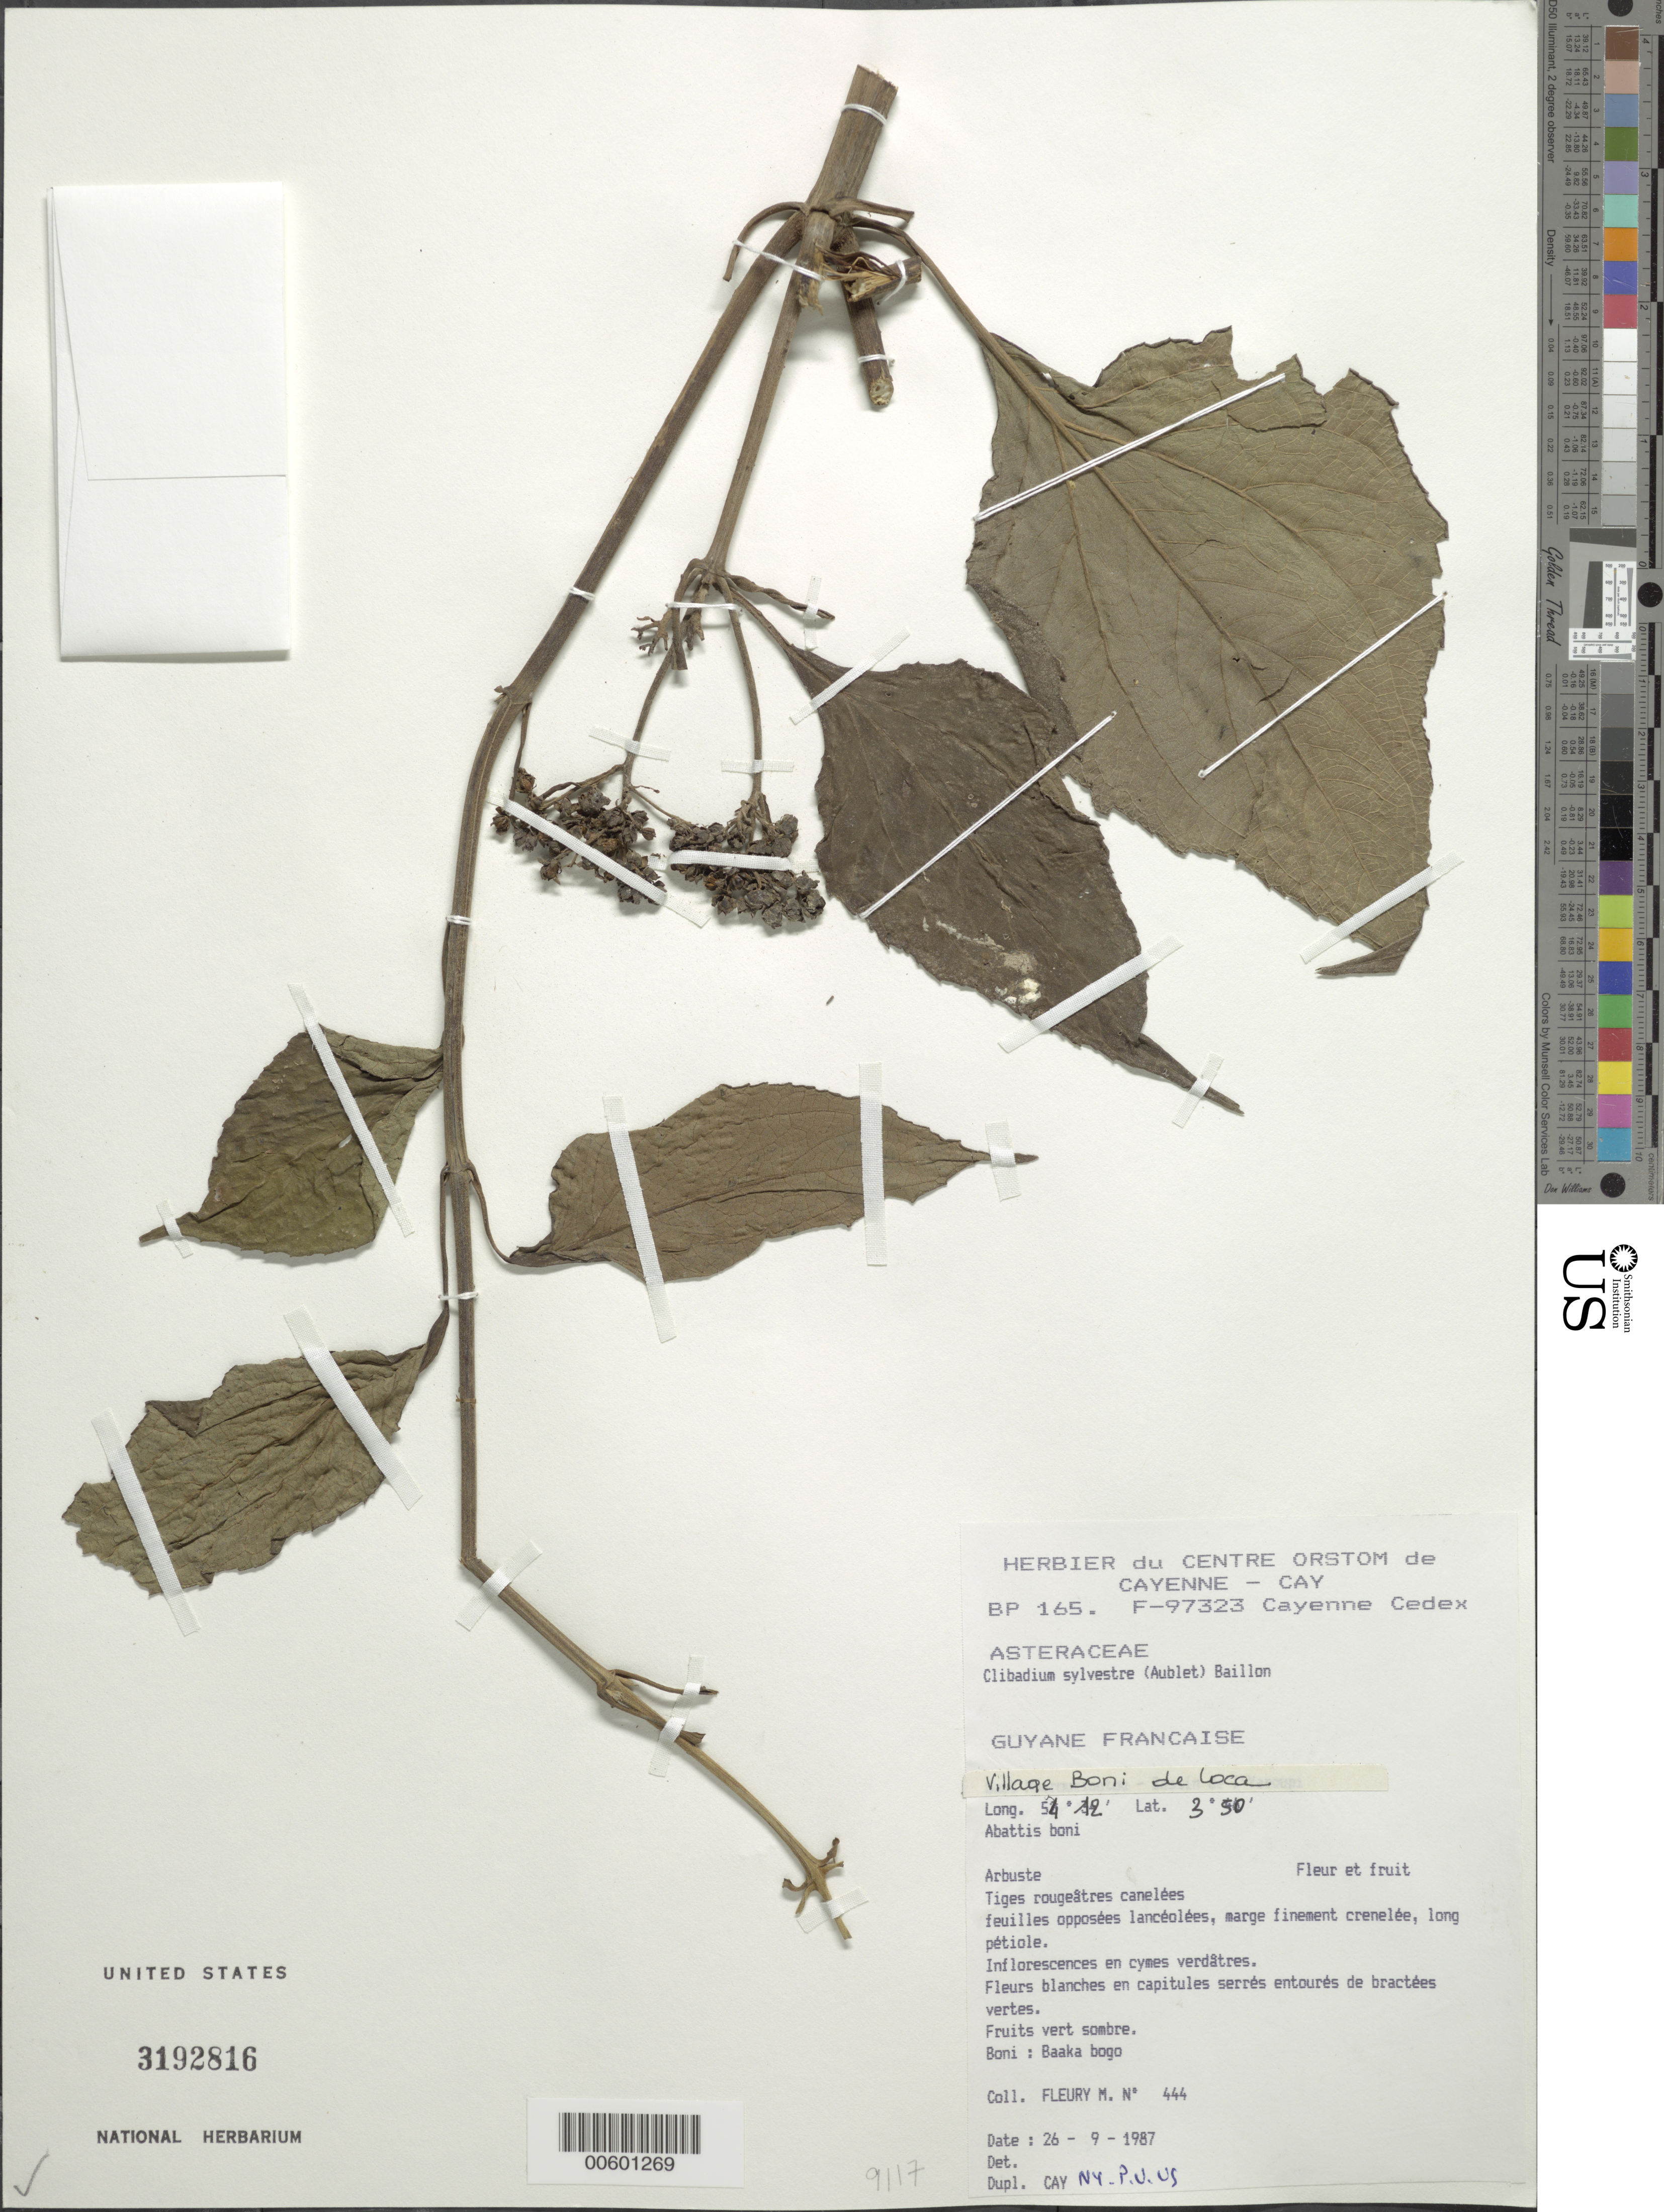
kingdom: Plantae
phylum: Tracheophyta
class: Magnoliopsida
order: Asterales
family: Asteraceae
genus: Clibadium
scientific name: Clibadium sylvestre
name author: (Aubl.) Baill.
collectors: M. Fleury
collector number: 444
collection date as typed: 26-Sep-87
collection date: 1987-09-26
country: French Guiana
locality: Village Boni de Loca, Bassin du Maroni - Lawa, Route de Bonami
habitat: Abattis boni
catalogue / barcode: US 3192816